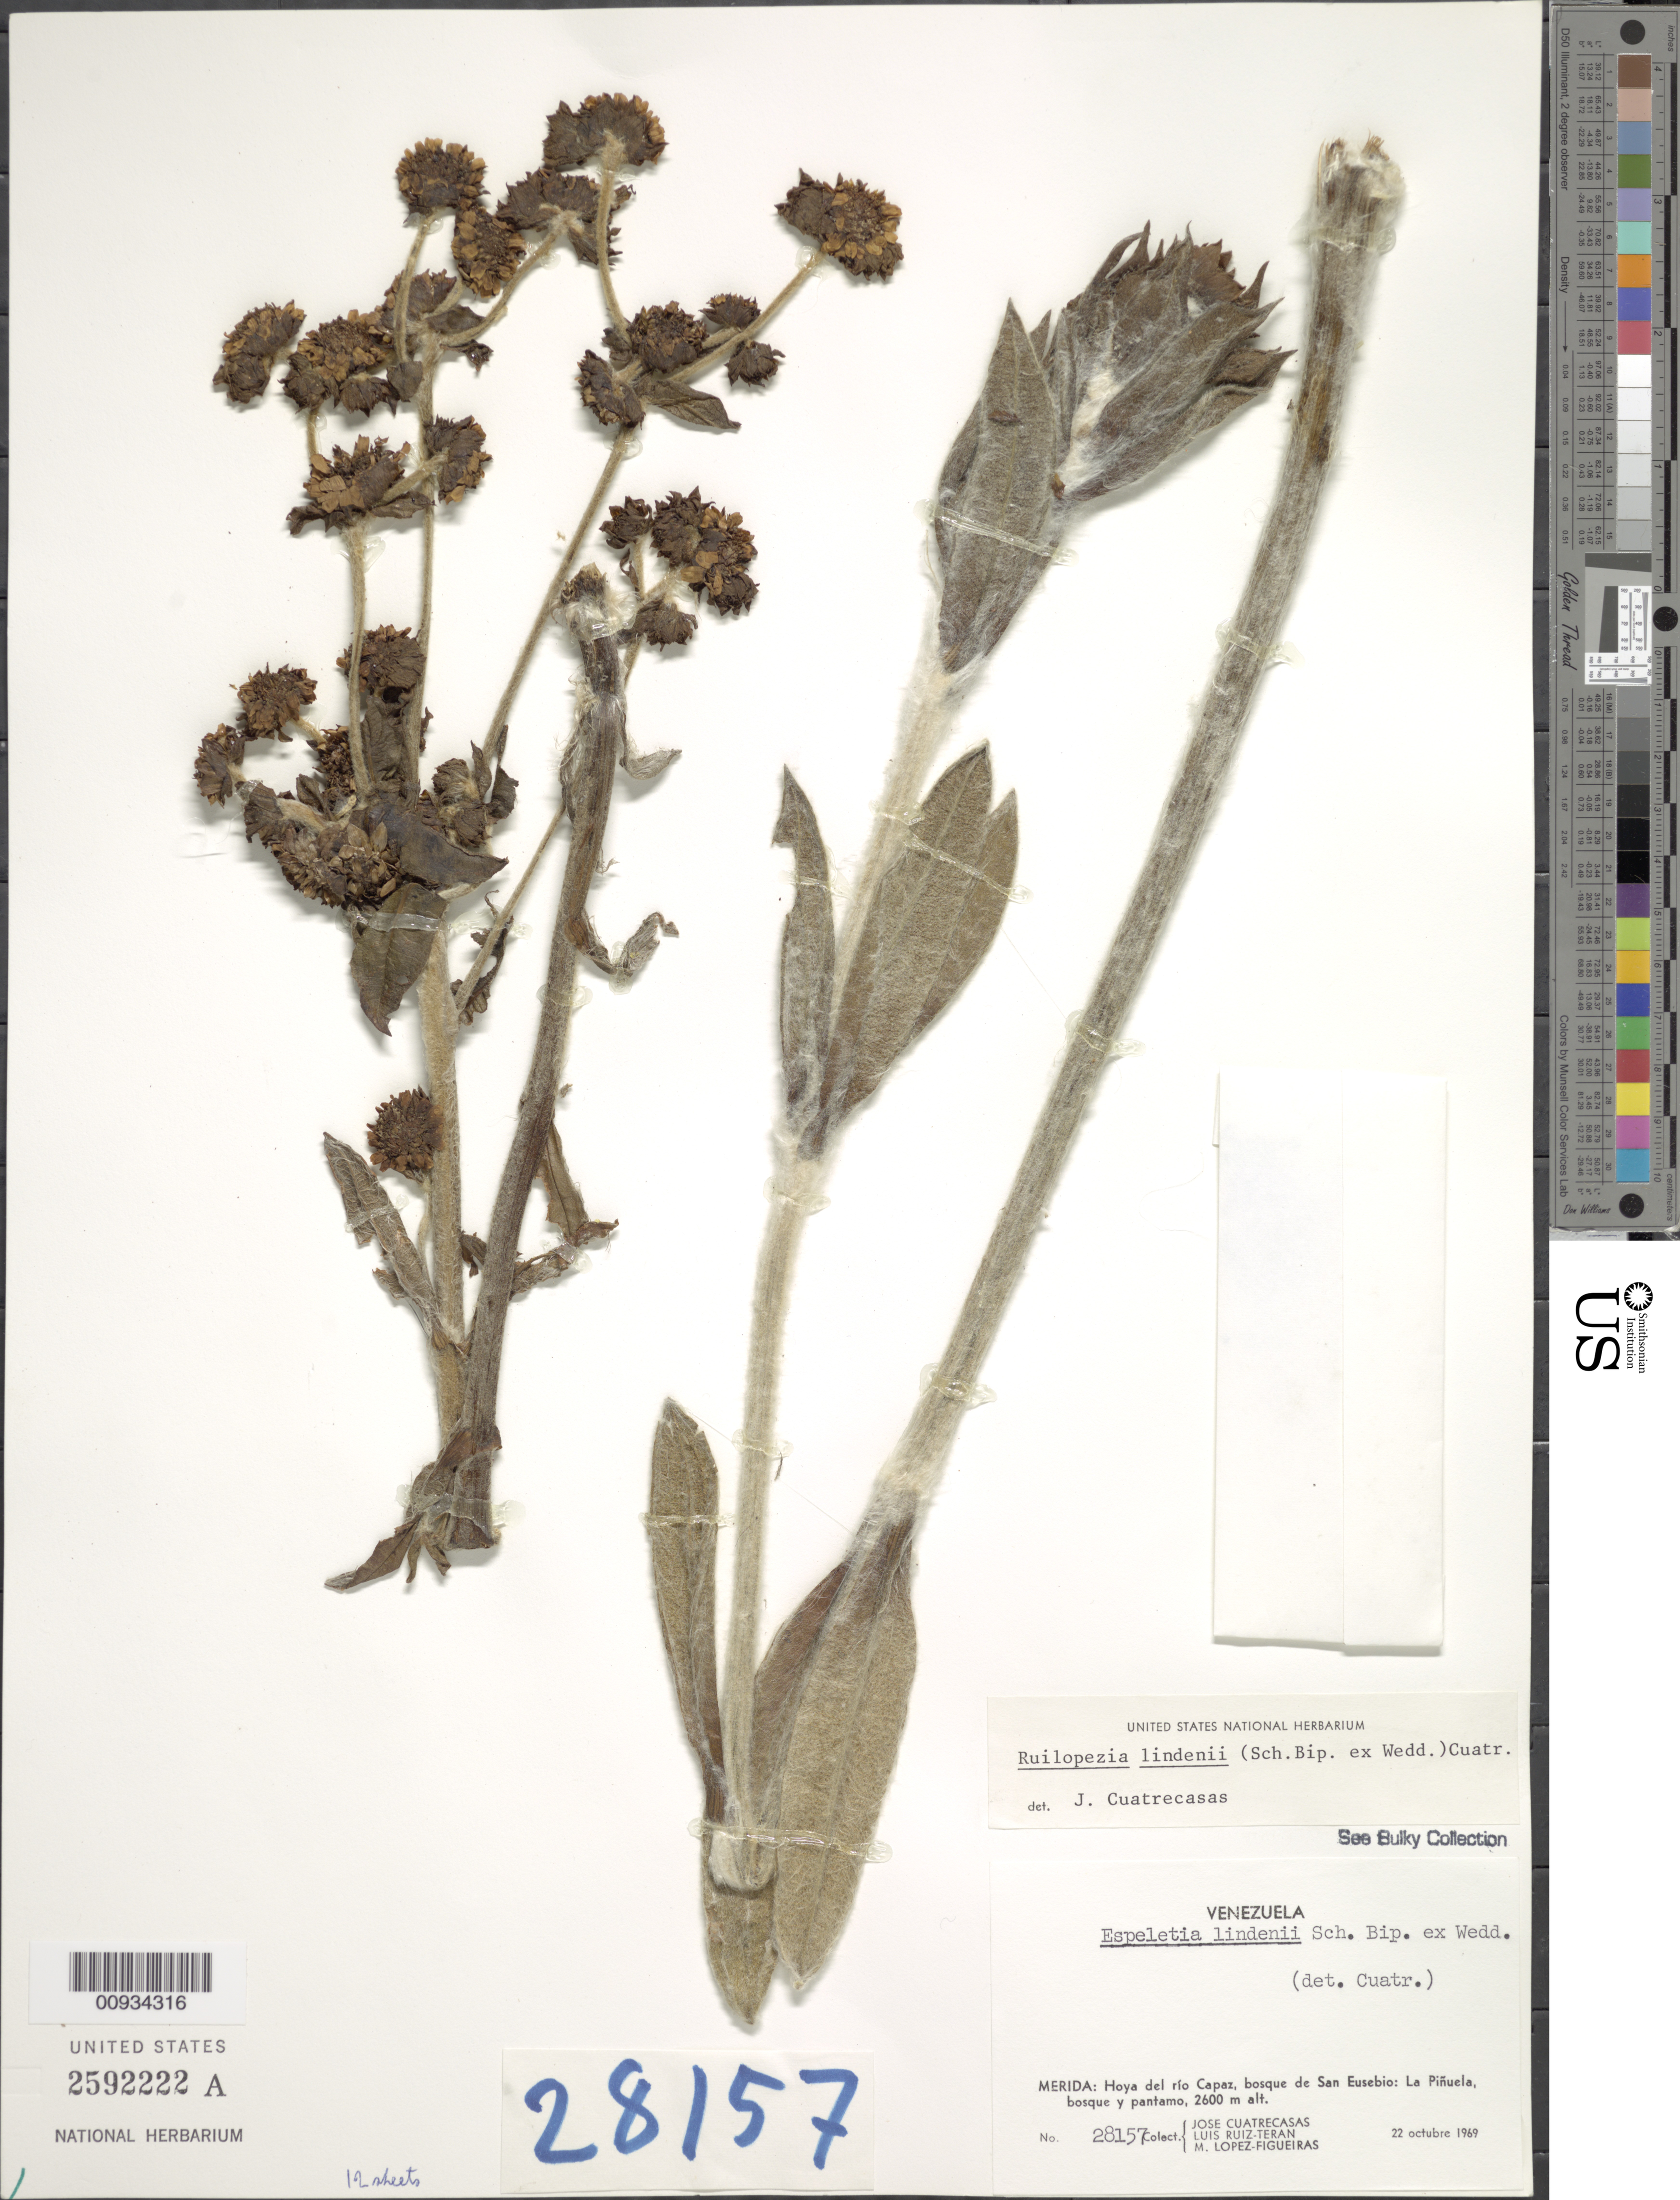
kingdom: Plantae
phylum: Tracheophyta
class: Magnoliopsida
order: Asterales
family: Asteraceae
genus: Ruilopezia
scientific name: Ruilopezia lindenii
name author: (Sch. Bip. ex Wedd.) Cuatrec.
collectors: J. Cuatrecasas, L. Teran & M. López Figueiras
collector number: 28157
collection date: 1969-10-22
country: Venezuela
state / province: Mérida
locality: Hoya del rio Capaz, bosque de San Eusebio, La Pinuela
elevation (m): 2600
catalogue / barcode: US 2592222A